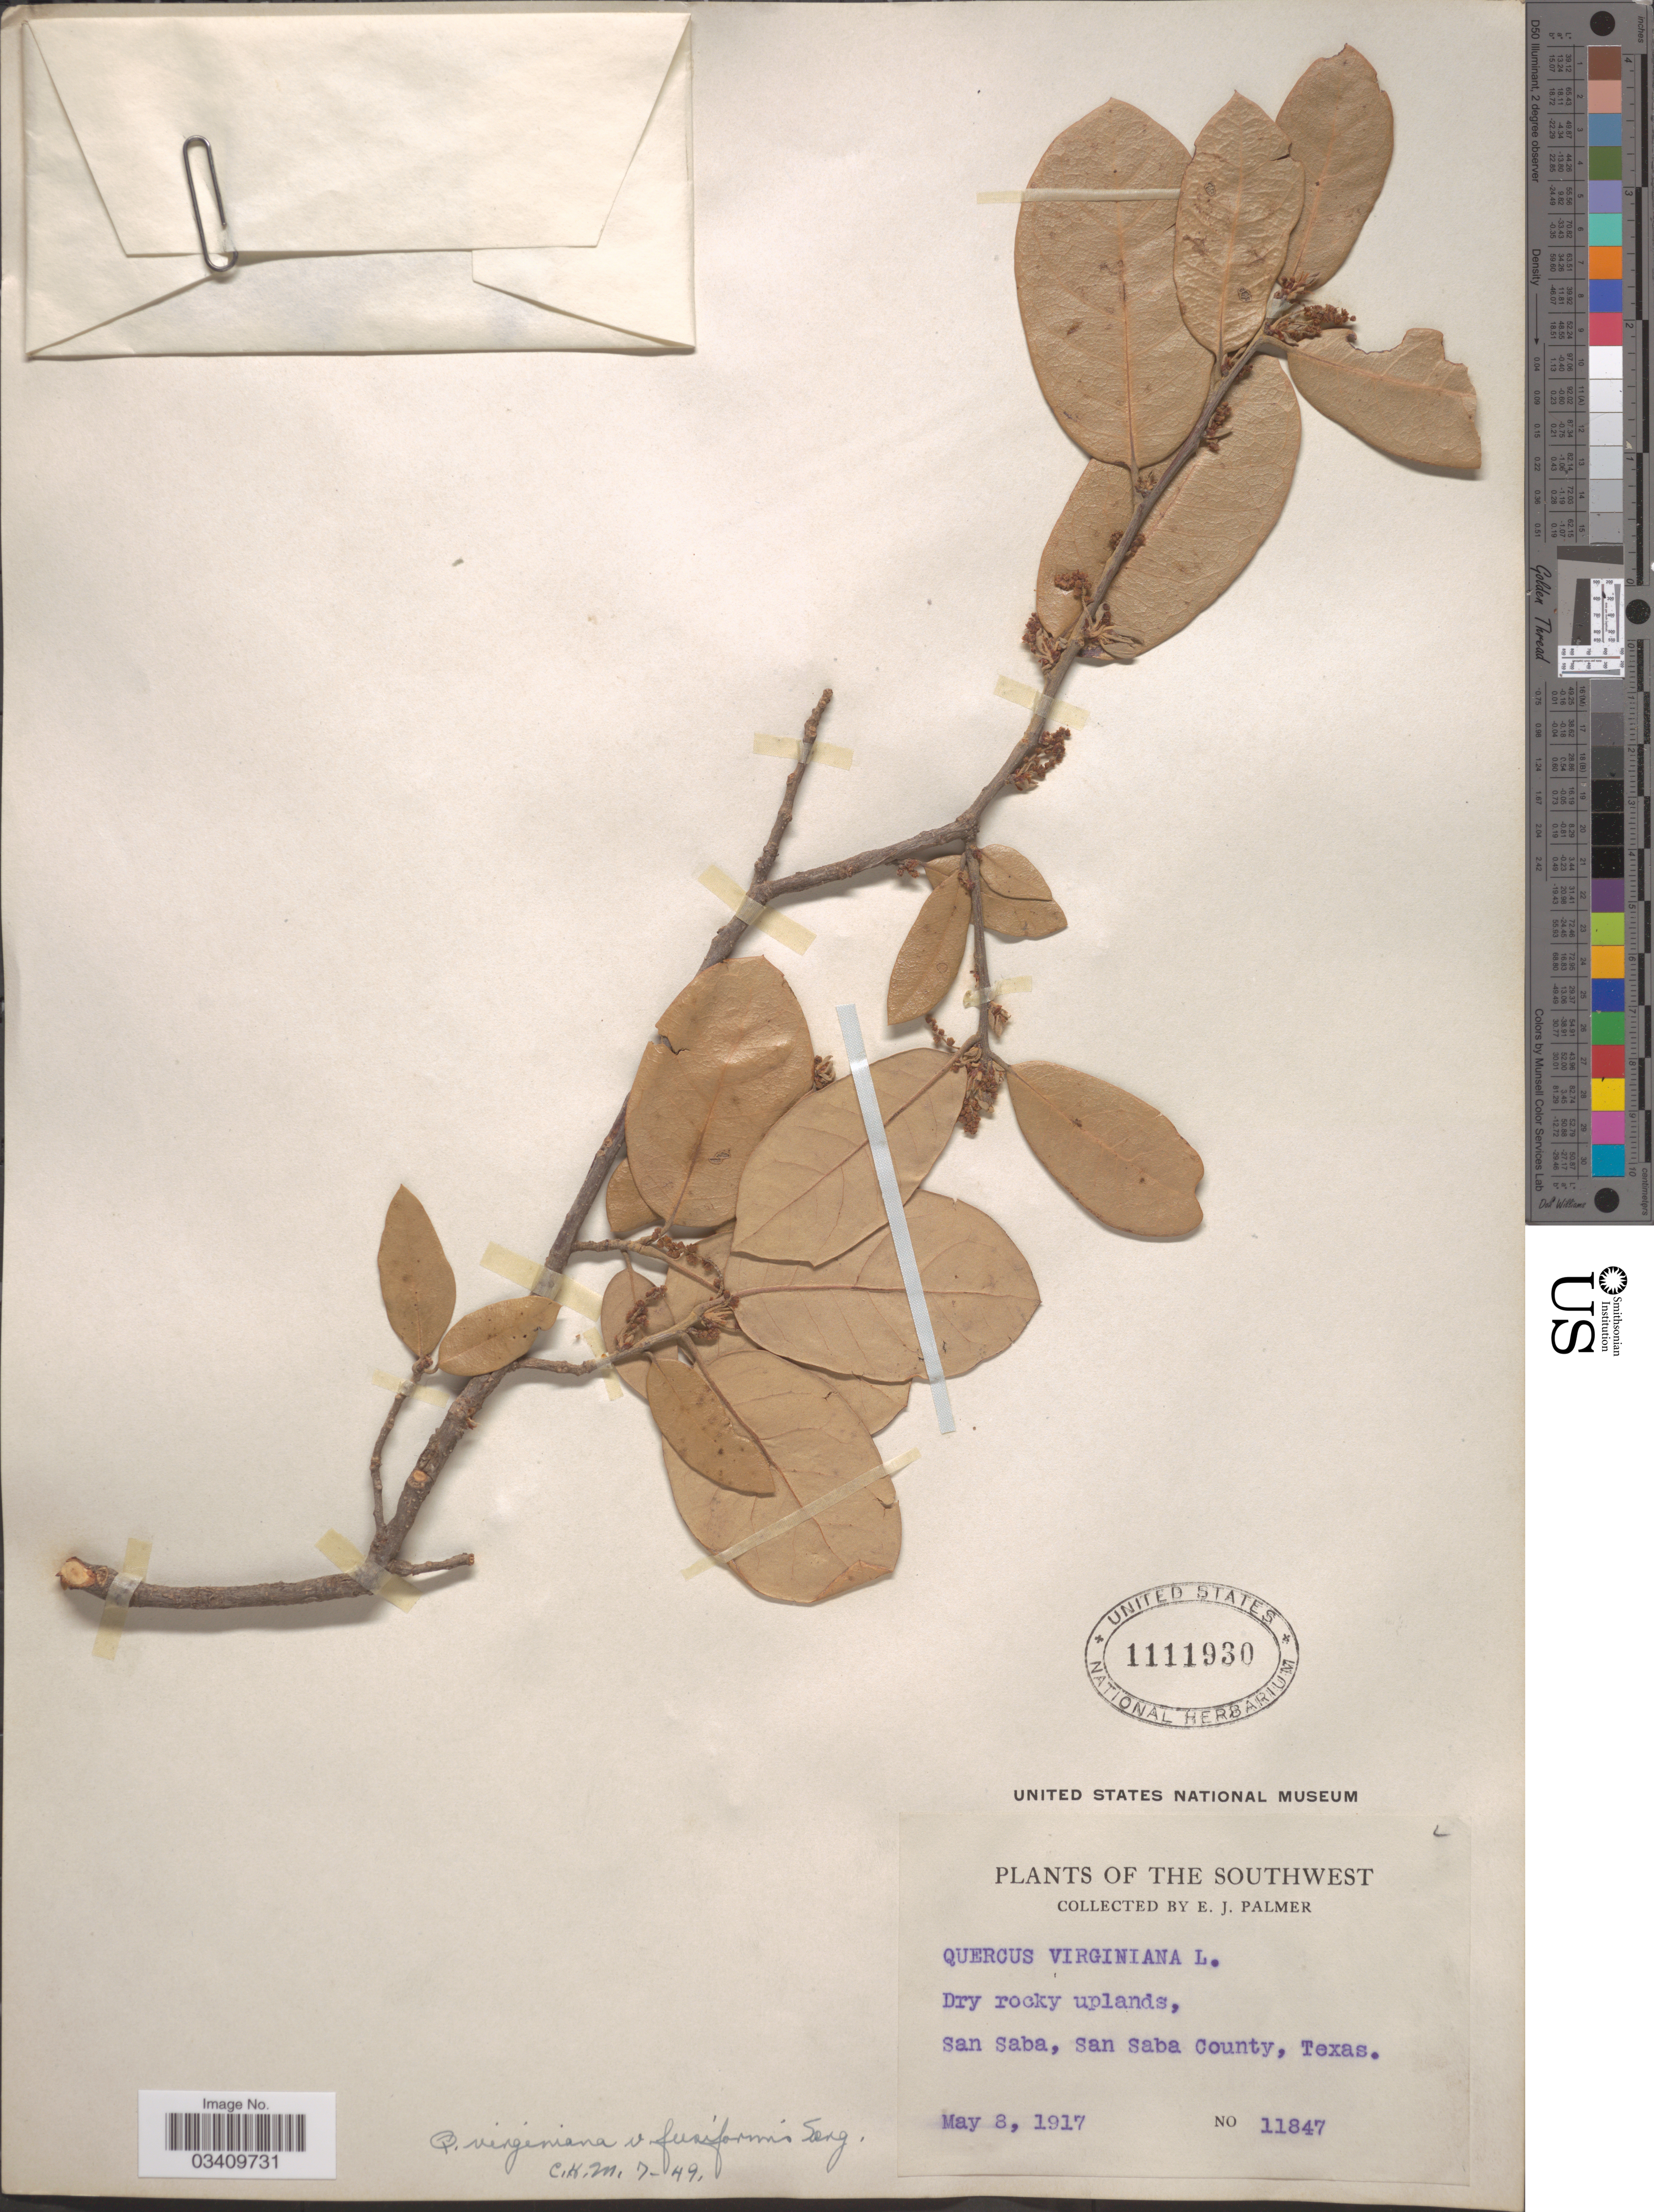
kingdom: Plantae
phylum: Tracheophyta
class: Magnoliopsida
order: Fagales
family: Fagaceae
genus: Quercus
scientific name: Quercus virginiana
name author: Mill.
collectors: E. J. Palmer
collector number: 11847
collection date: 1917-05-08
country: United States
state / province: Texas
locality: Southwest. San Saba, San Saba County.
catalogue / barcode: US 1111930